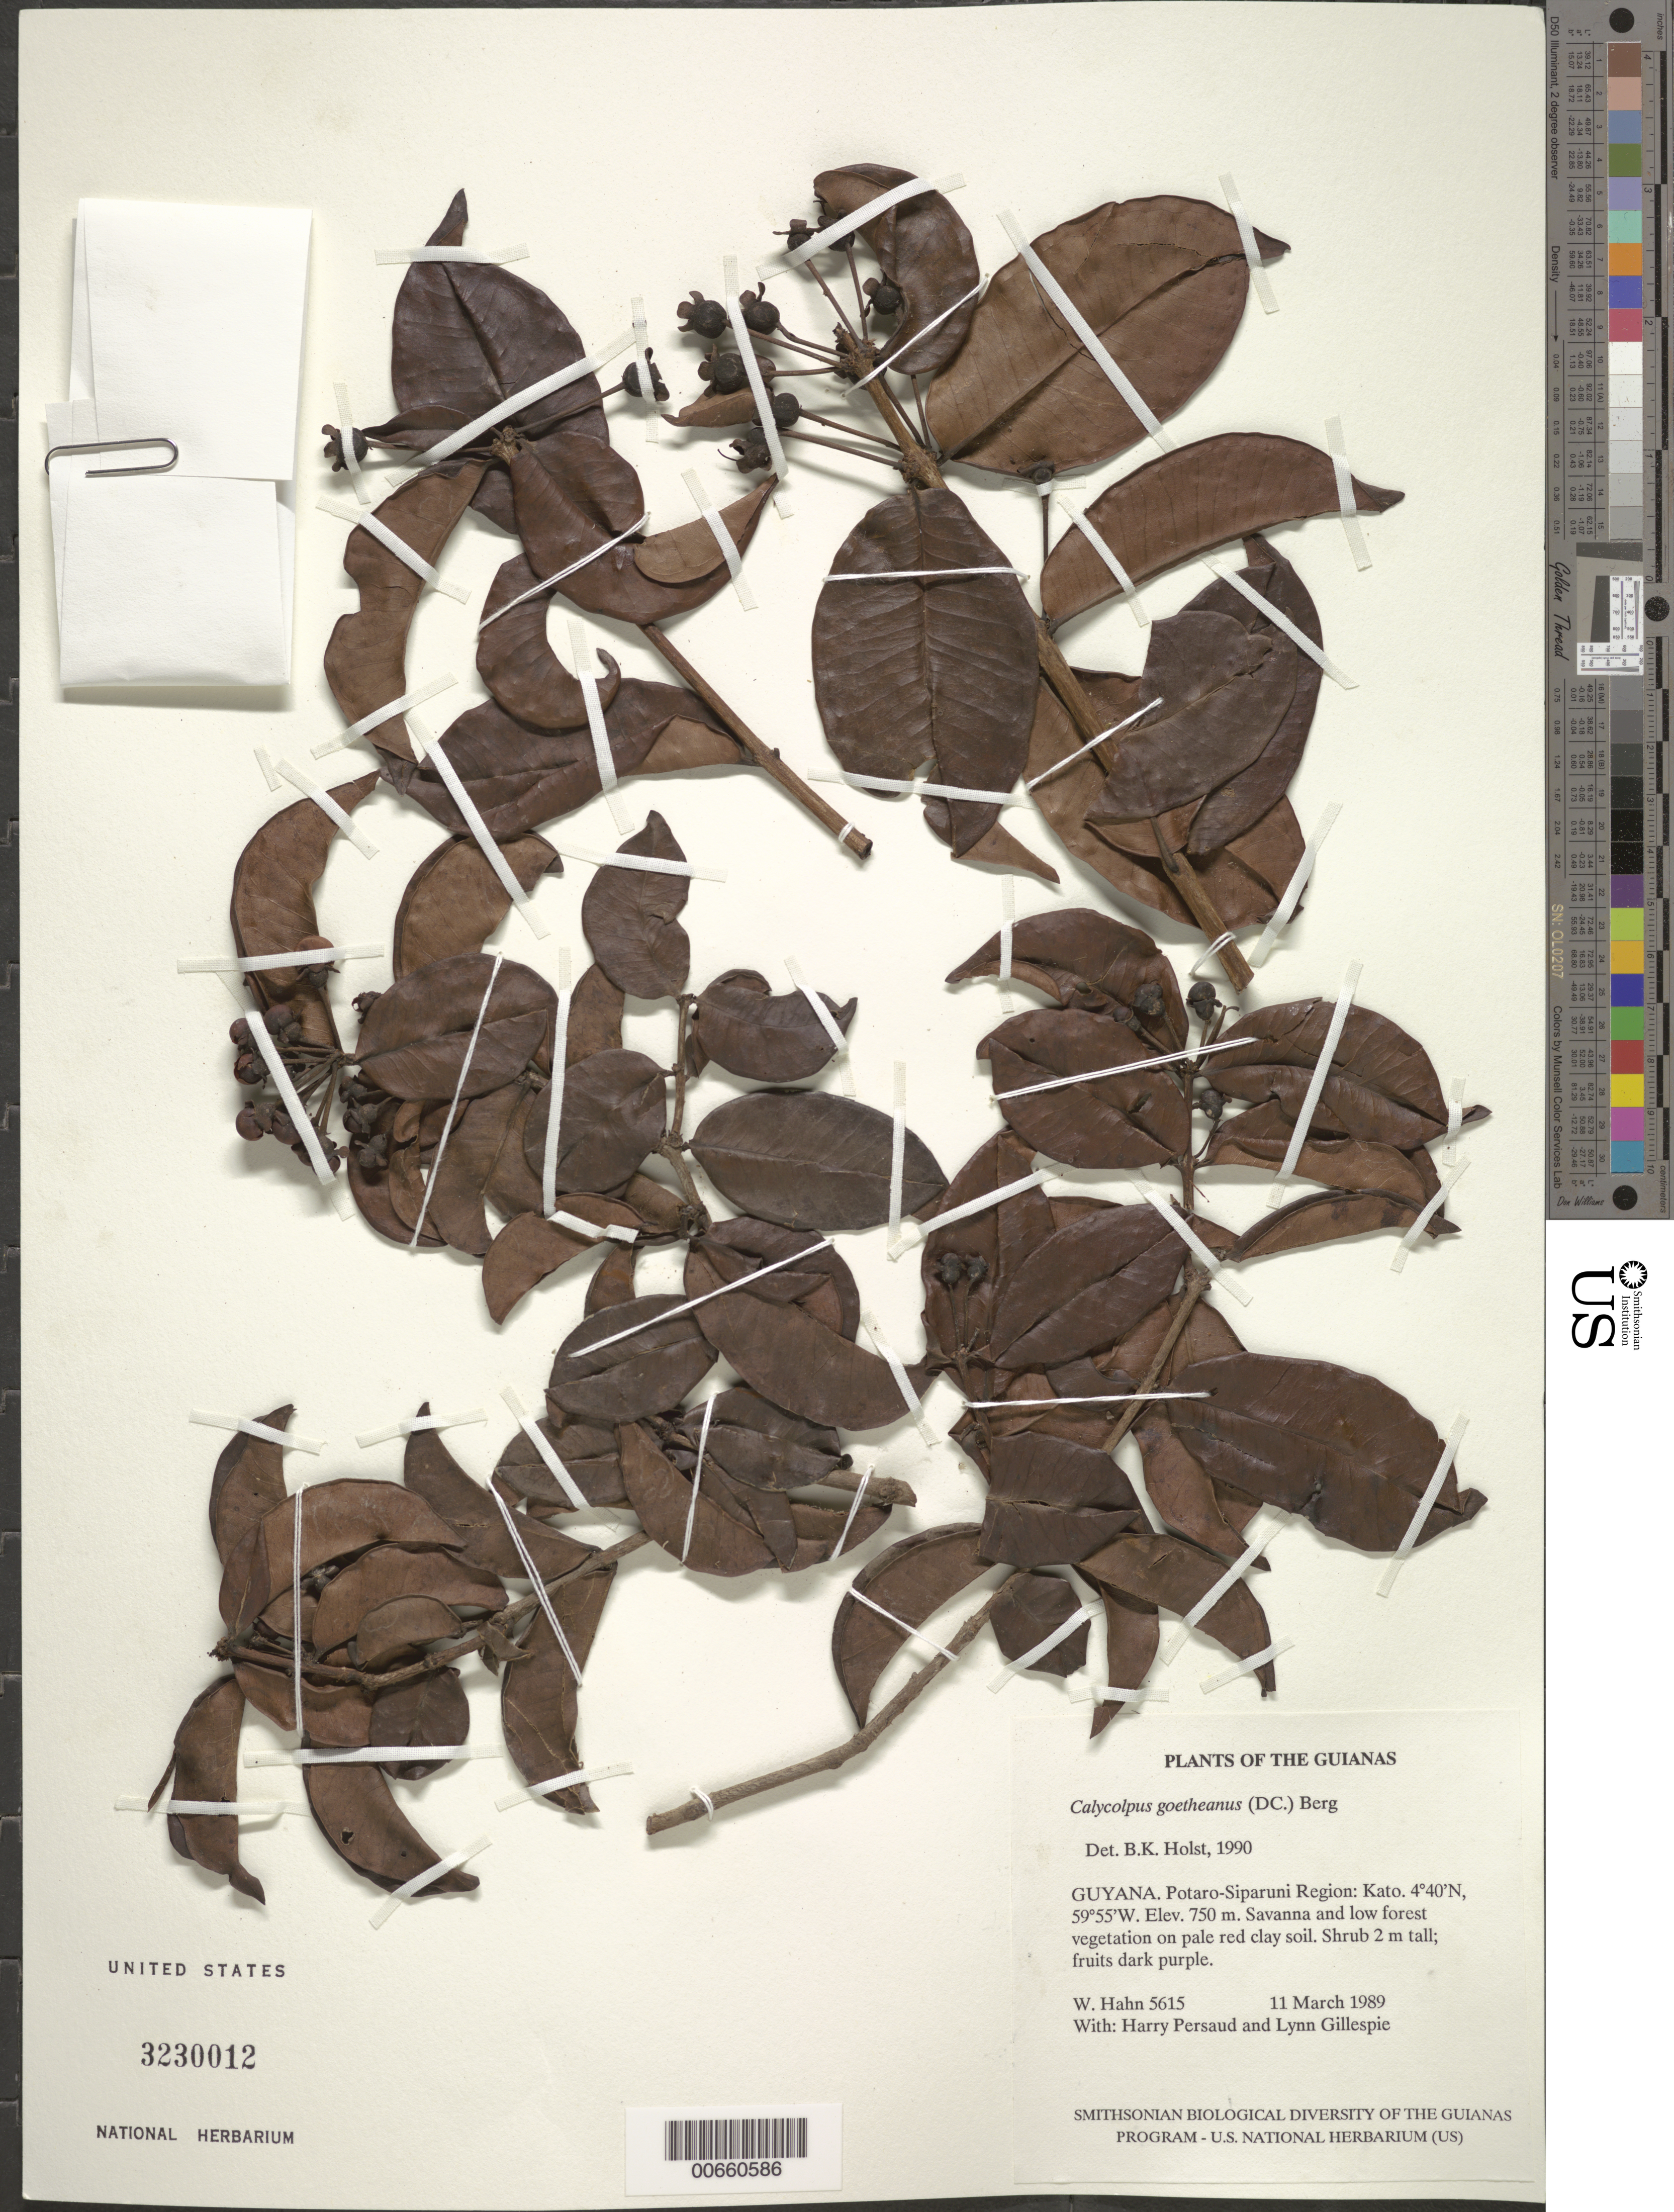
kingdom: Plantae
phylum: Tracheophyta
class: Magnoliopsida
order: Myrtales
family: Myrtaceae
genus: Calycolpus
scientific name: Calycolpus goetheanus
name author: (DC.) O. Berg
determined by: Holst, Bruce K.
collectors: W. Hahn, H. Persaud & L. J. Gillespie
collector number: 5615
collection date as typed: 11 March 1989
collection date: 1989-03-11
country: Guyana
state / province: Potaro-Siparuni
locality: Kato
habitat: Savanna and low forest vegetation on pale red clay soil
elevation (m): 750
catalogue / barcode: US 3230012